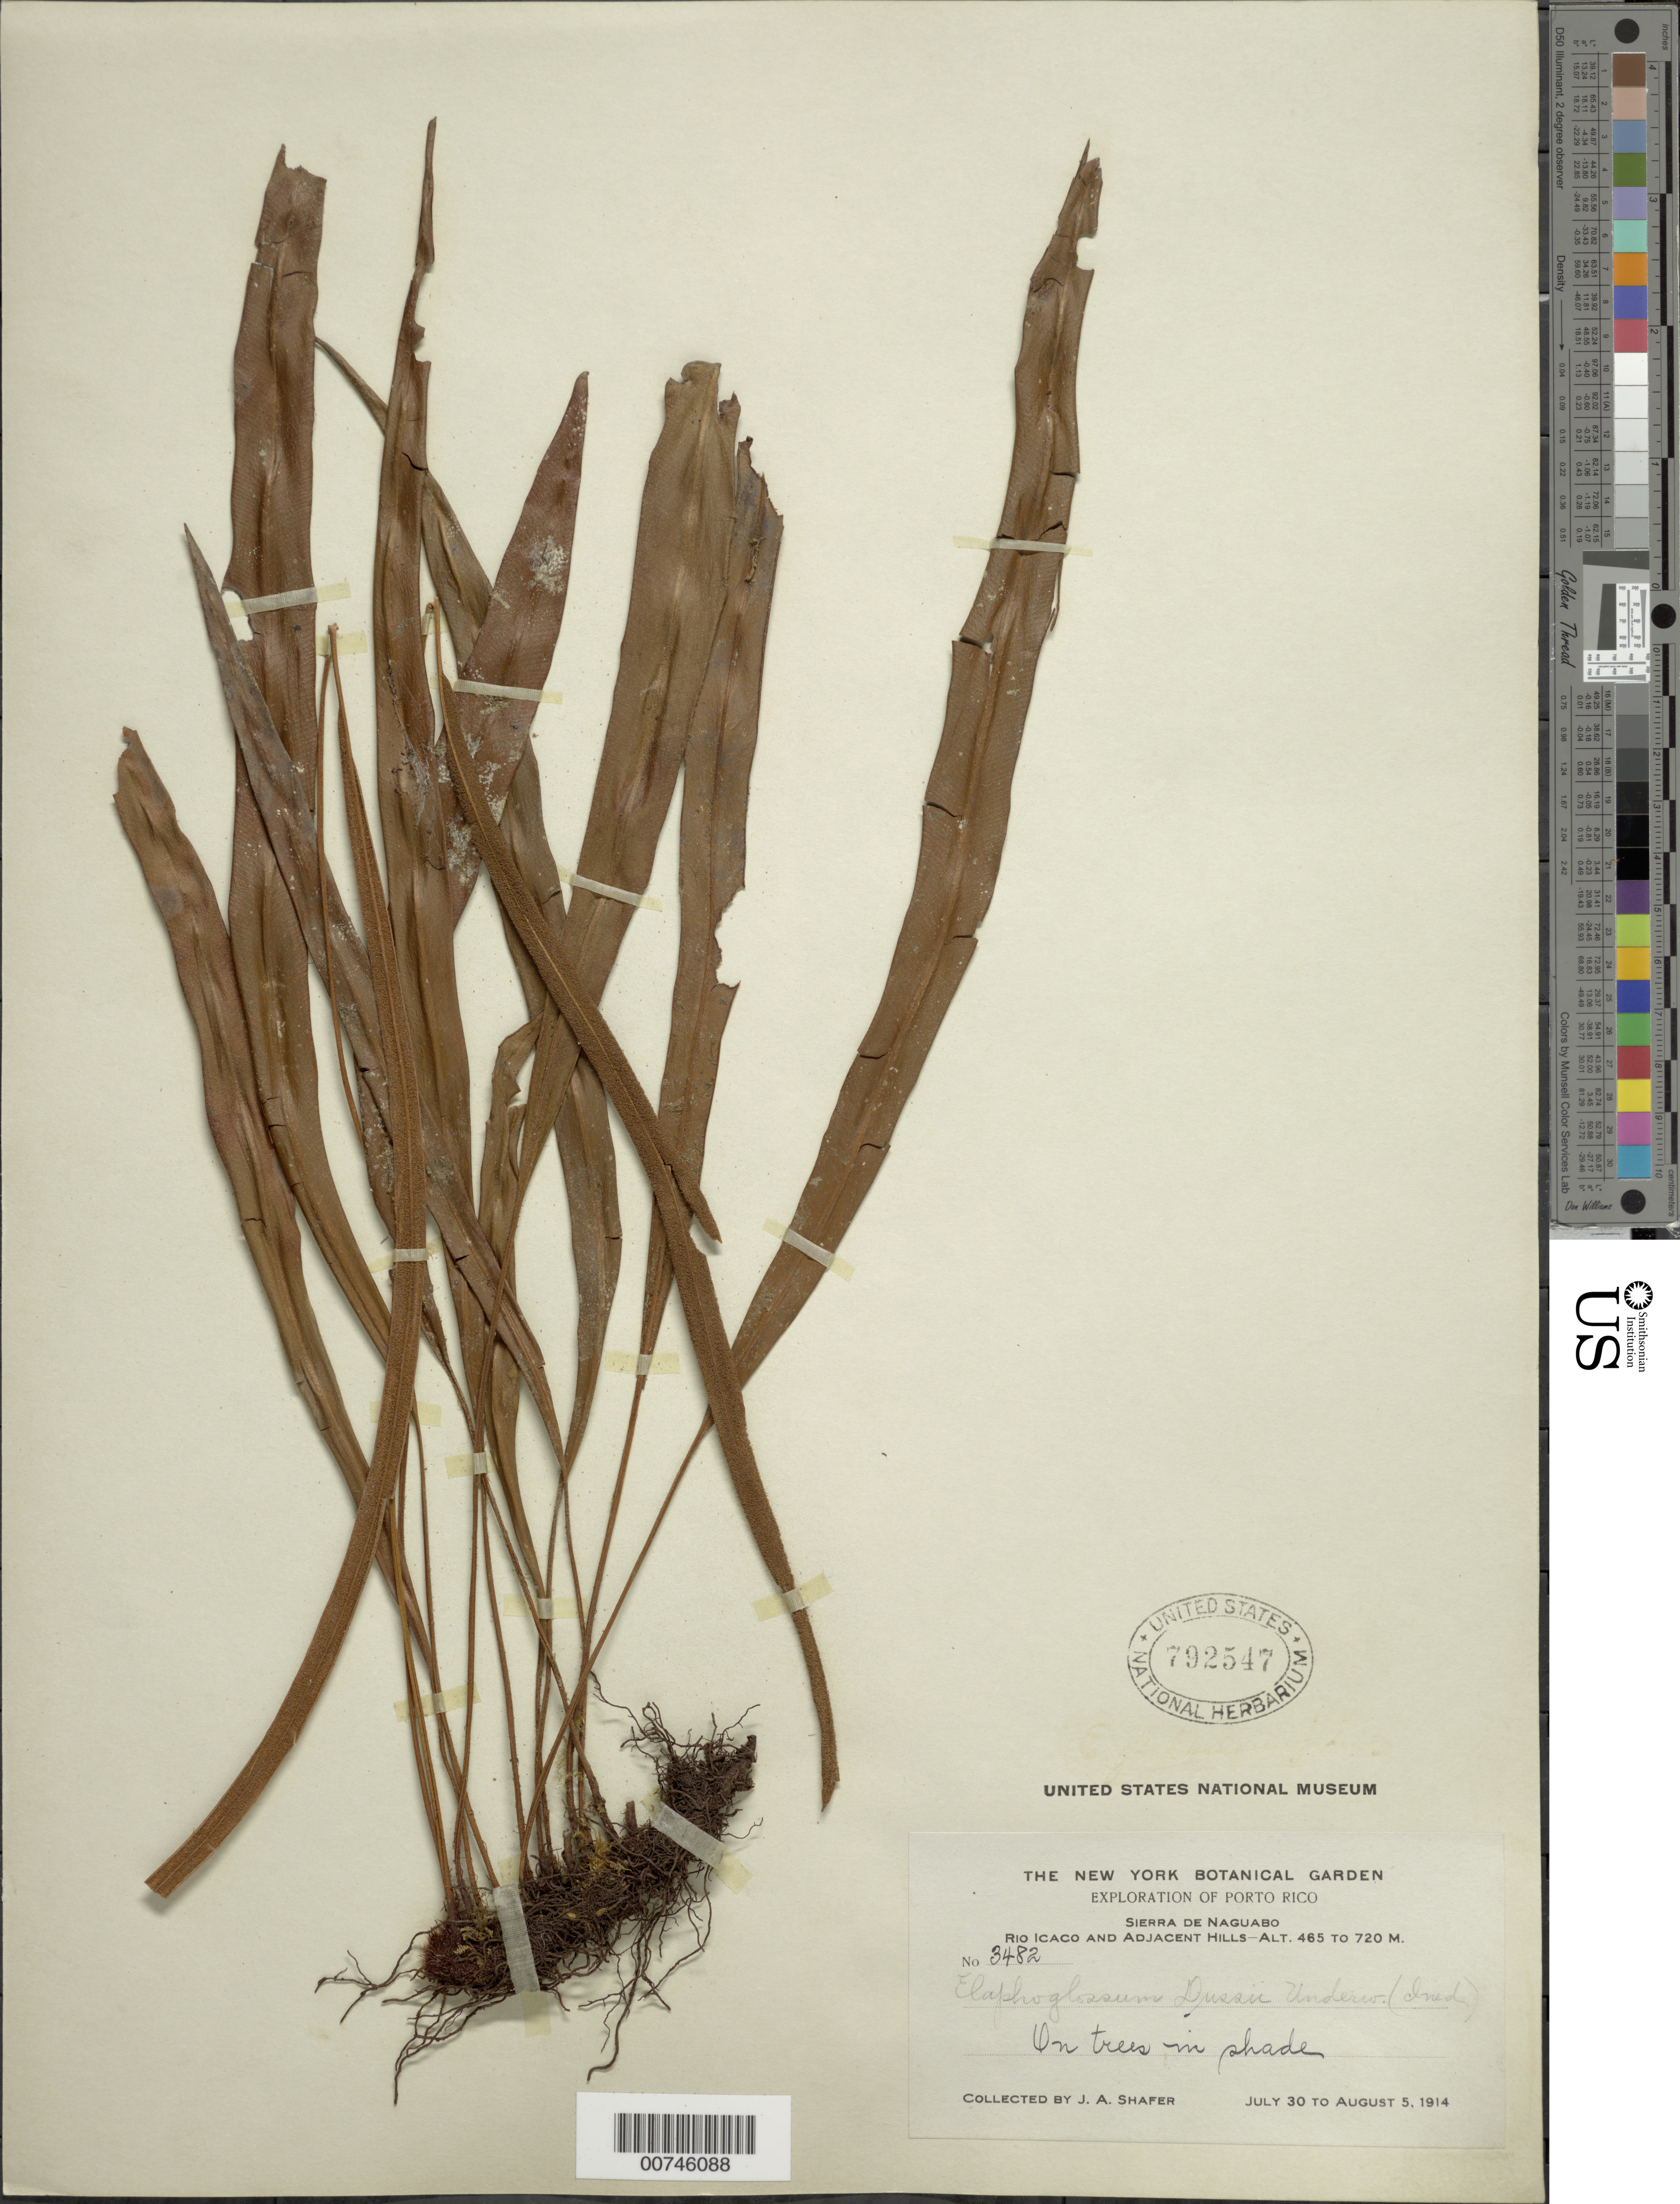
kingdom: Plantae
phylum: Tracheophyta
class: Polypodiopsida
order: Polypodiales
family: Dryopteridaceae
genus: Elaphoglossum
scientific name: Elaphoglossum petiolatum var. dussii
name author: (Underw. ex Maxon) Proctor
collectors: J. A. Shafer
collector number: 3482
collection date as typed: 30 Jul 1914 to 05 Aug 1914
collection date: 1914-07-30/1914-08-05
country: Puerto Rico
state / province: Naguabo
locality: Sierra de Naguabo, Río Icaco and adjacent hills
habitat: On trees in shade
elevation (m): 465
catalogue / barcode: US 792547